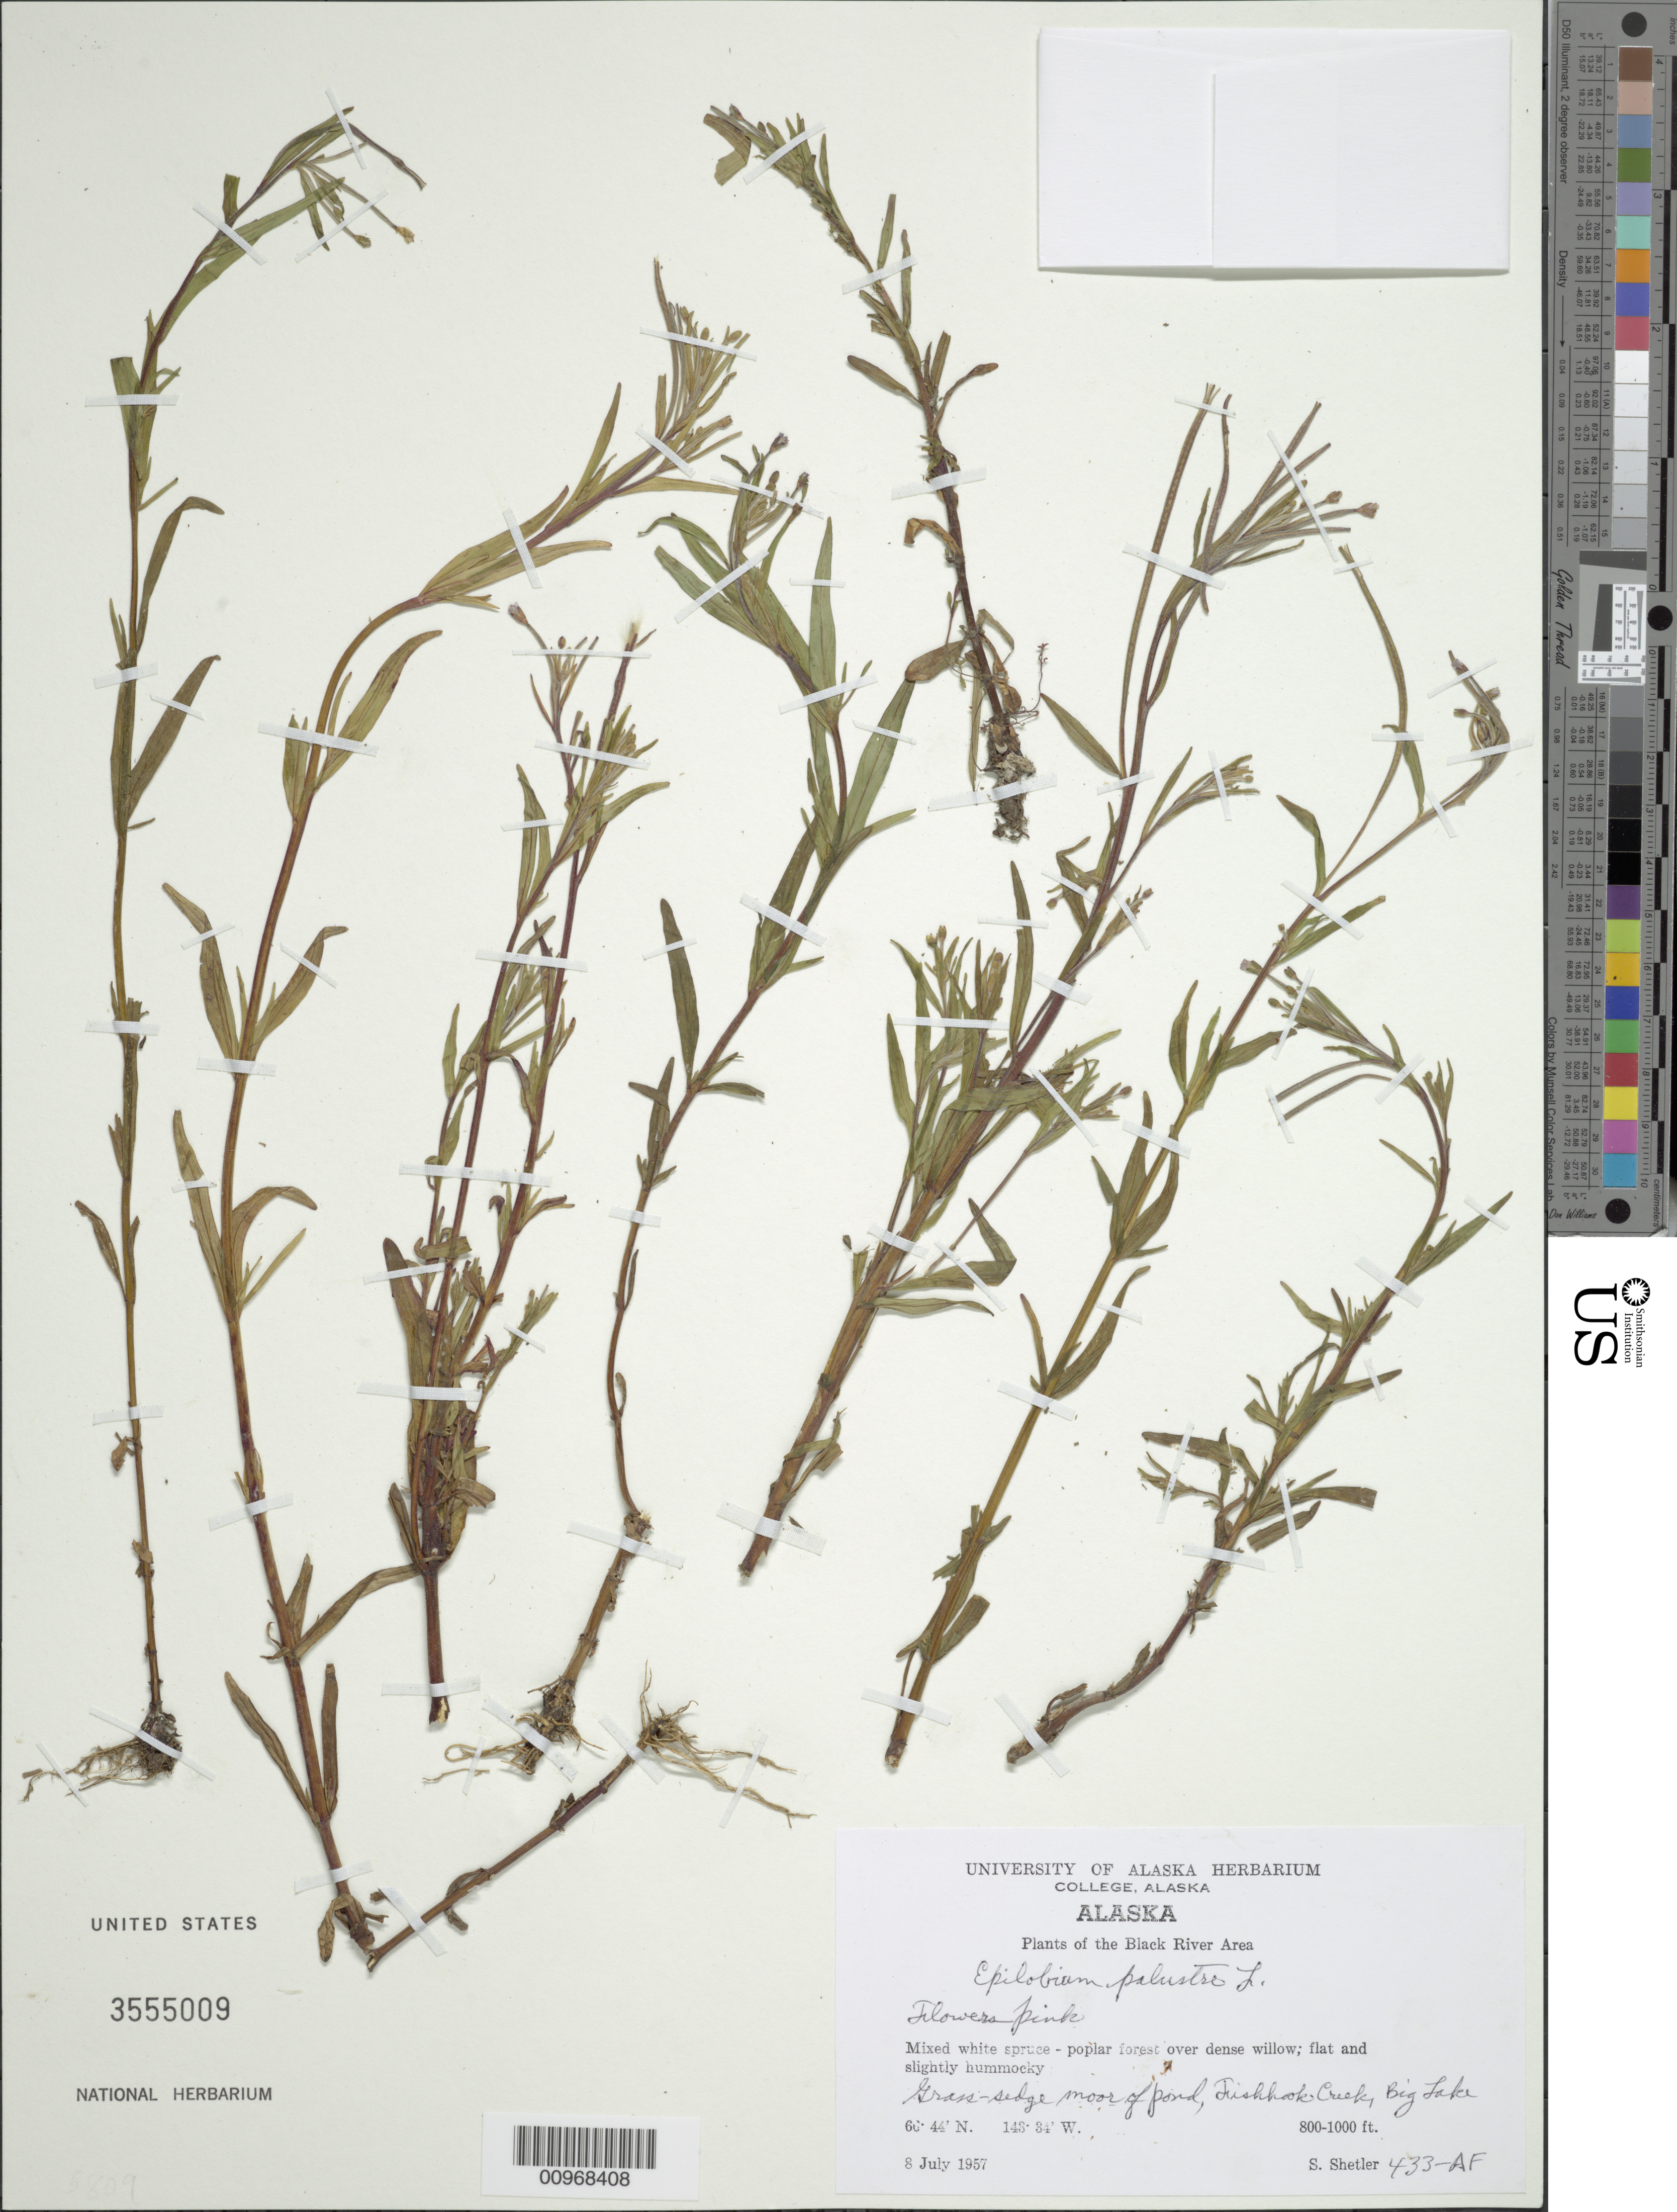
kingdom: Plantae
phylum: Tracheophyta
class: Magnoliopsida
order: Myrtales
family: Onagraceae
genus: Epilobium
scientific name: Epilobium palustre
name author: L.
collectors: S. Shetler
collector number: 433-AF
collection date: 1957-07-08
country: United States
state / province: Alaska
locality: Black River Area, Fishhook Creek, Big Lake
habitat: Mixed white spruce-pine forest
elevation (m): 244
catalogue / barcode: US 3555009